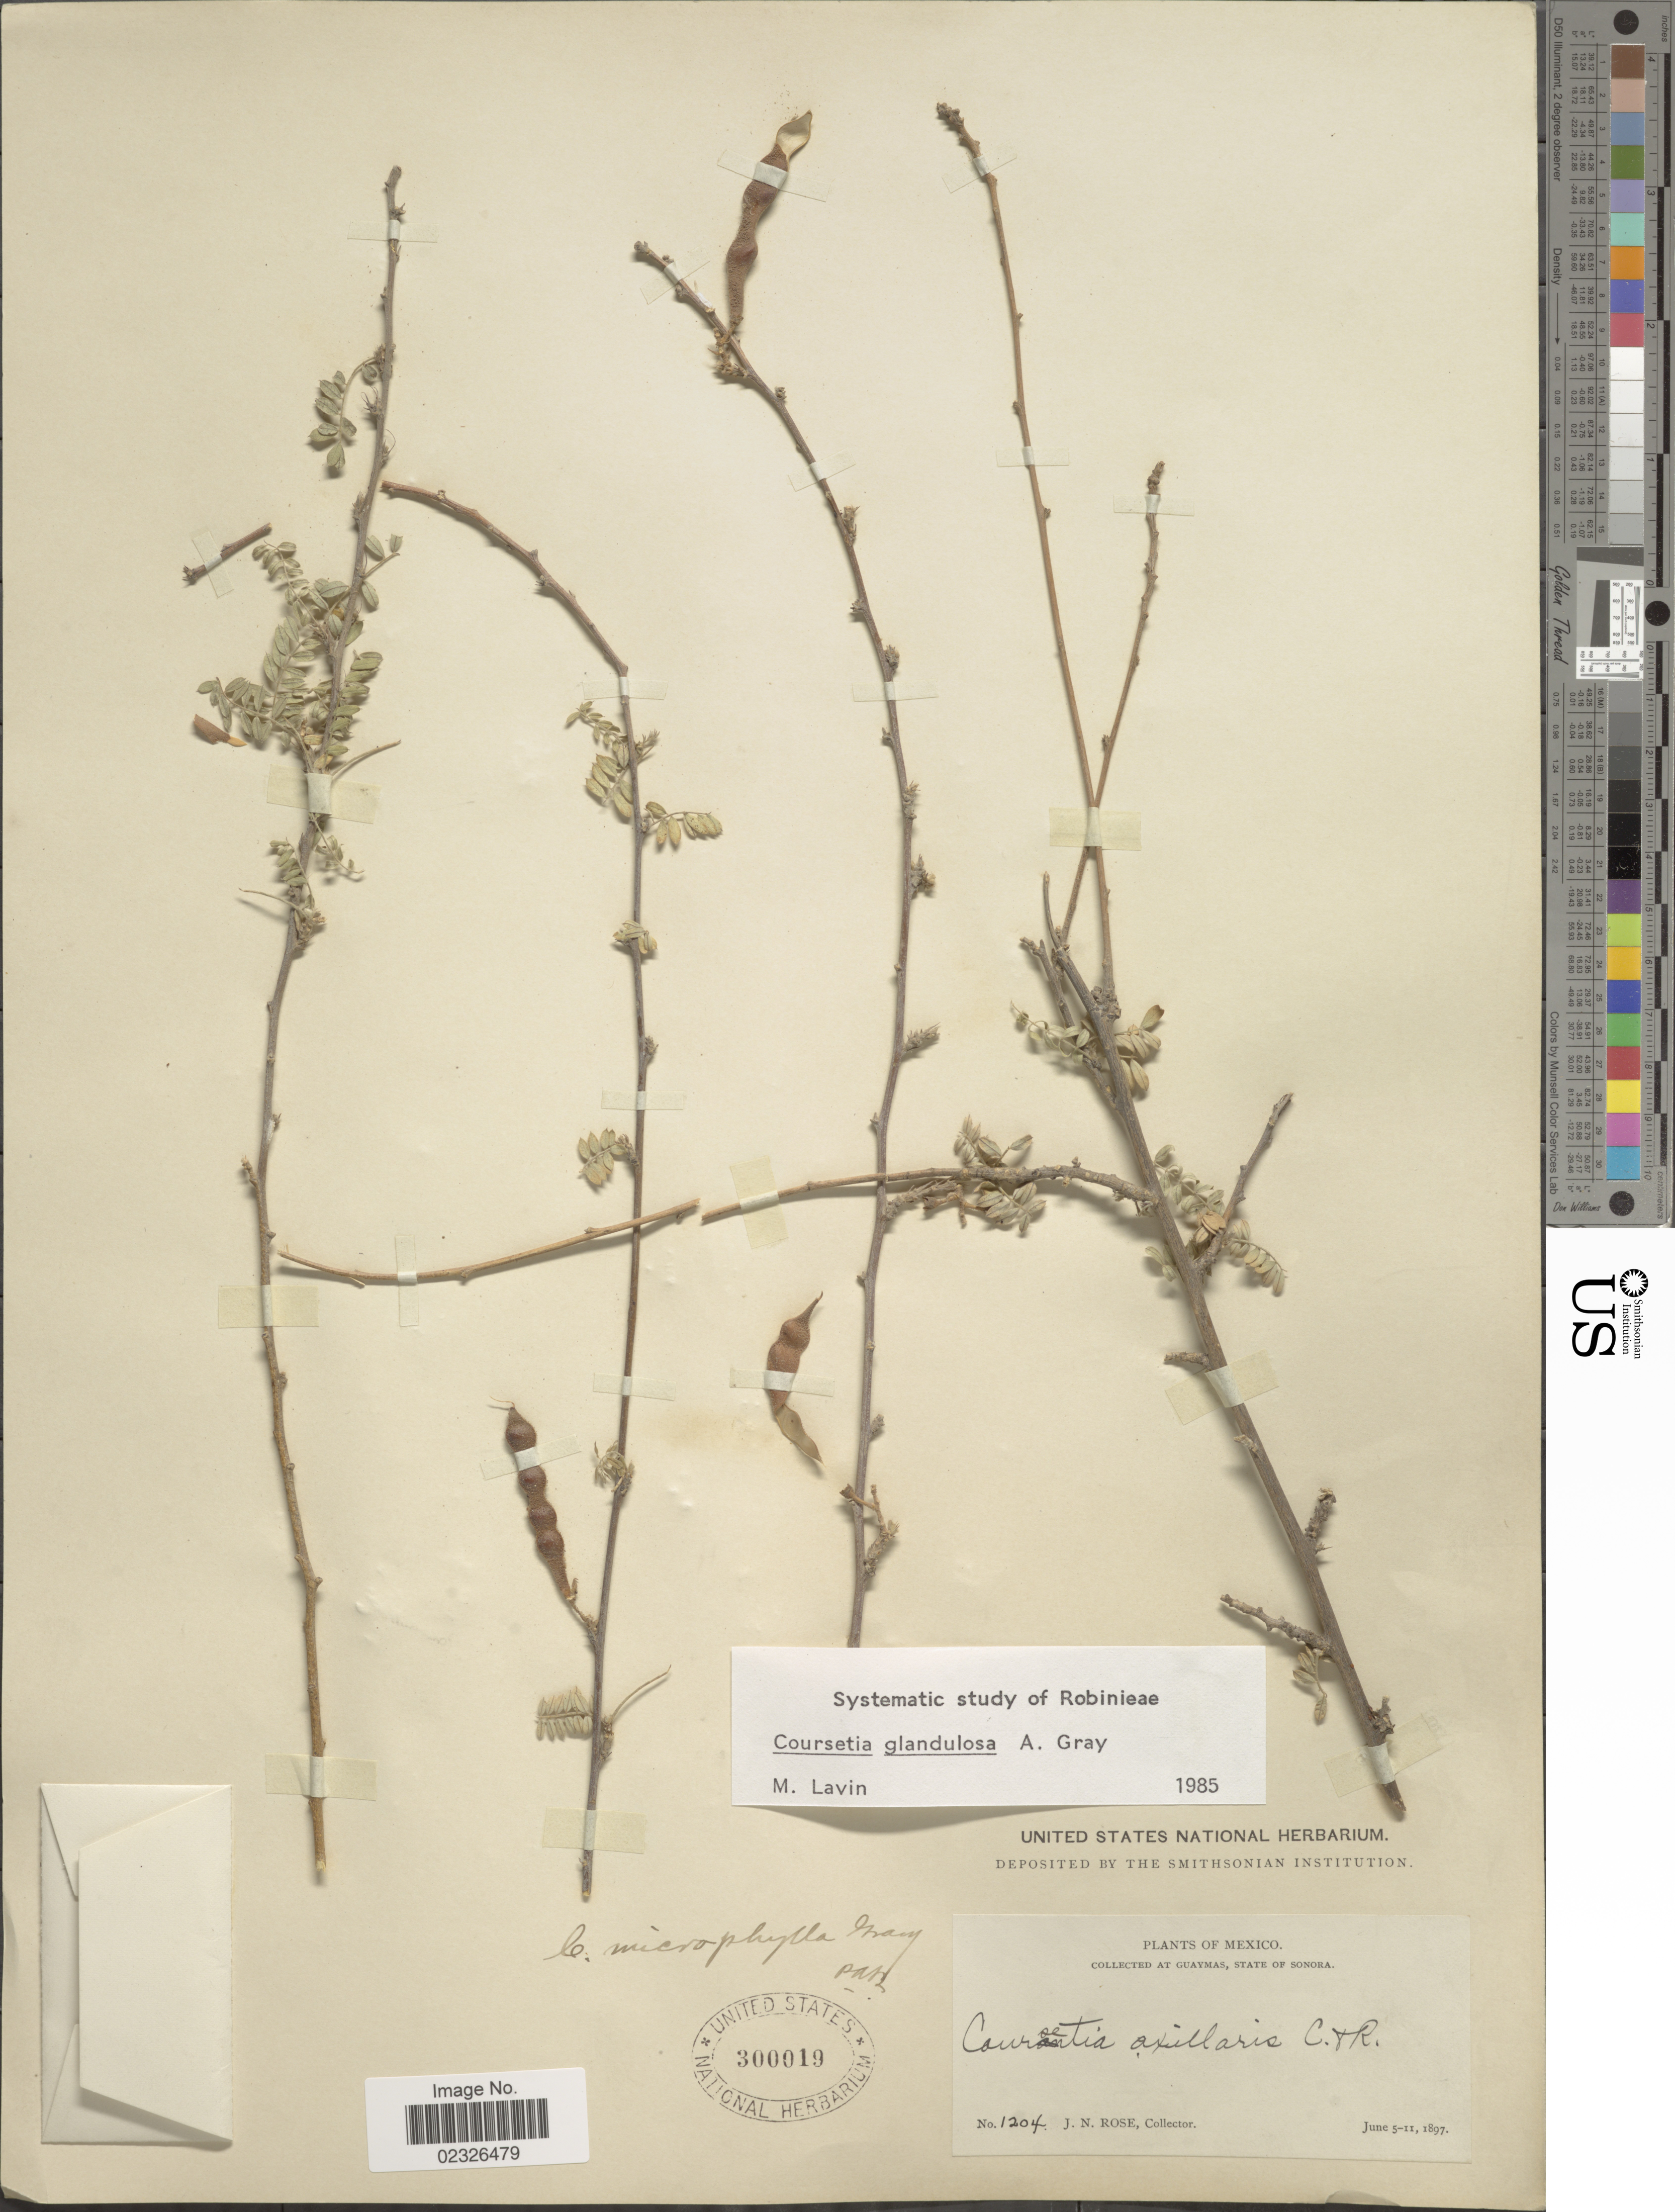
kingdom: Plantae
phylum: Tracheophyta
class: Magnoliopsida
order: Fabales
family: Fabaceae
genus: Coursetia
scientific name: Coursetia glandulosa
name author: A. Gray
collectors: J. N. Rose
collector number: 1204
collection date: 1897-06-05/1897-06-11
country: Mexico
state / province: Sonora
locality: Guaymas, Sonora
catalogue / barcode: US 300019